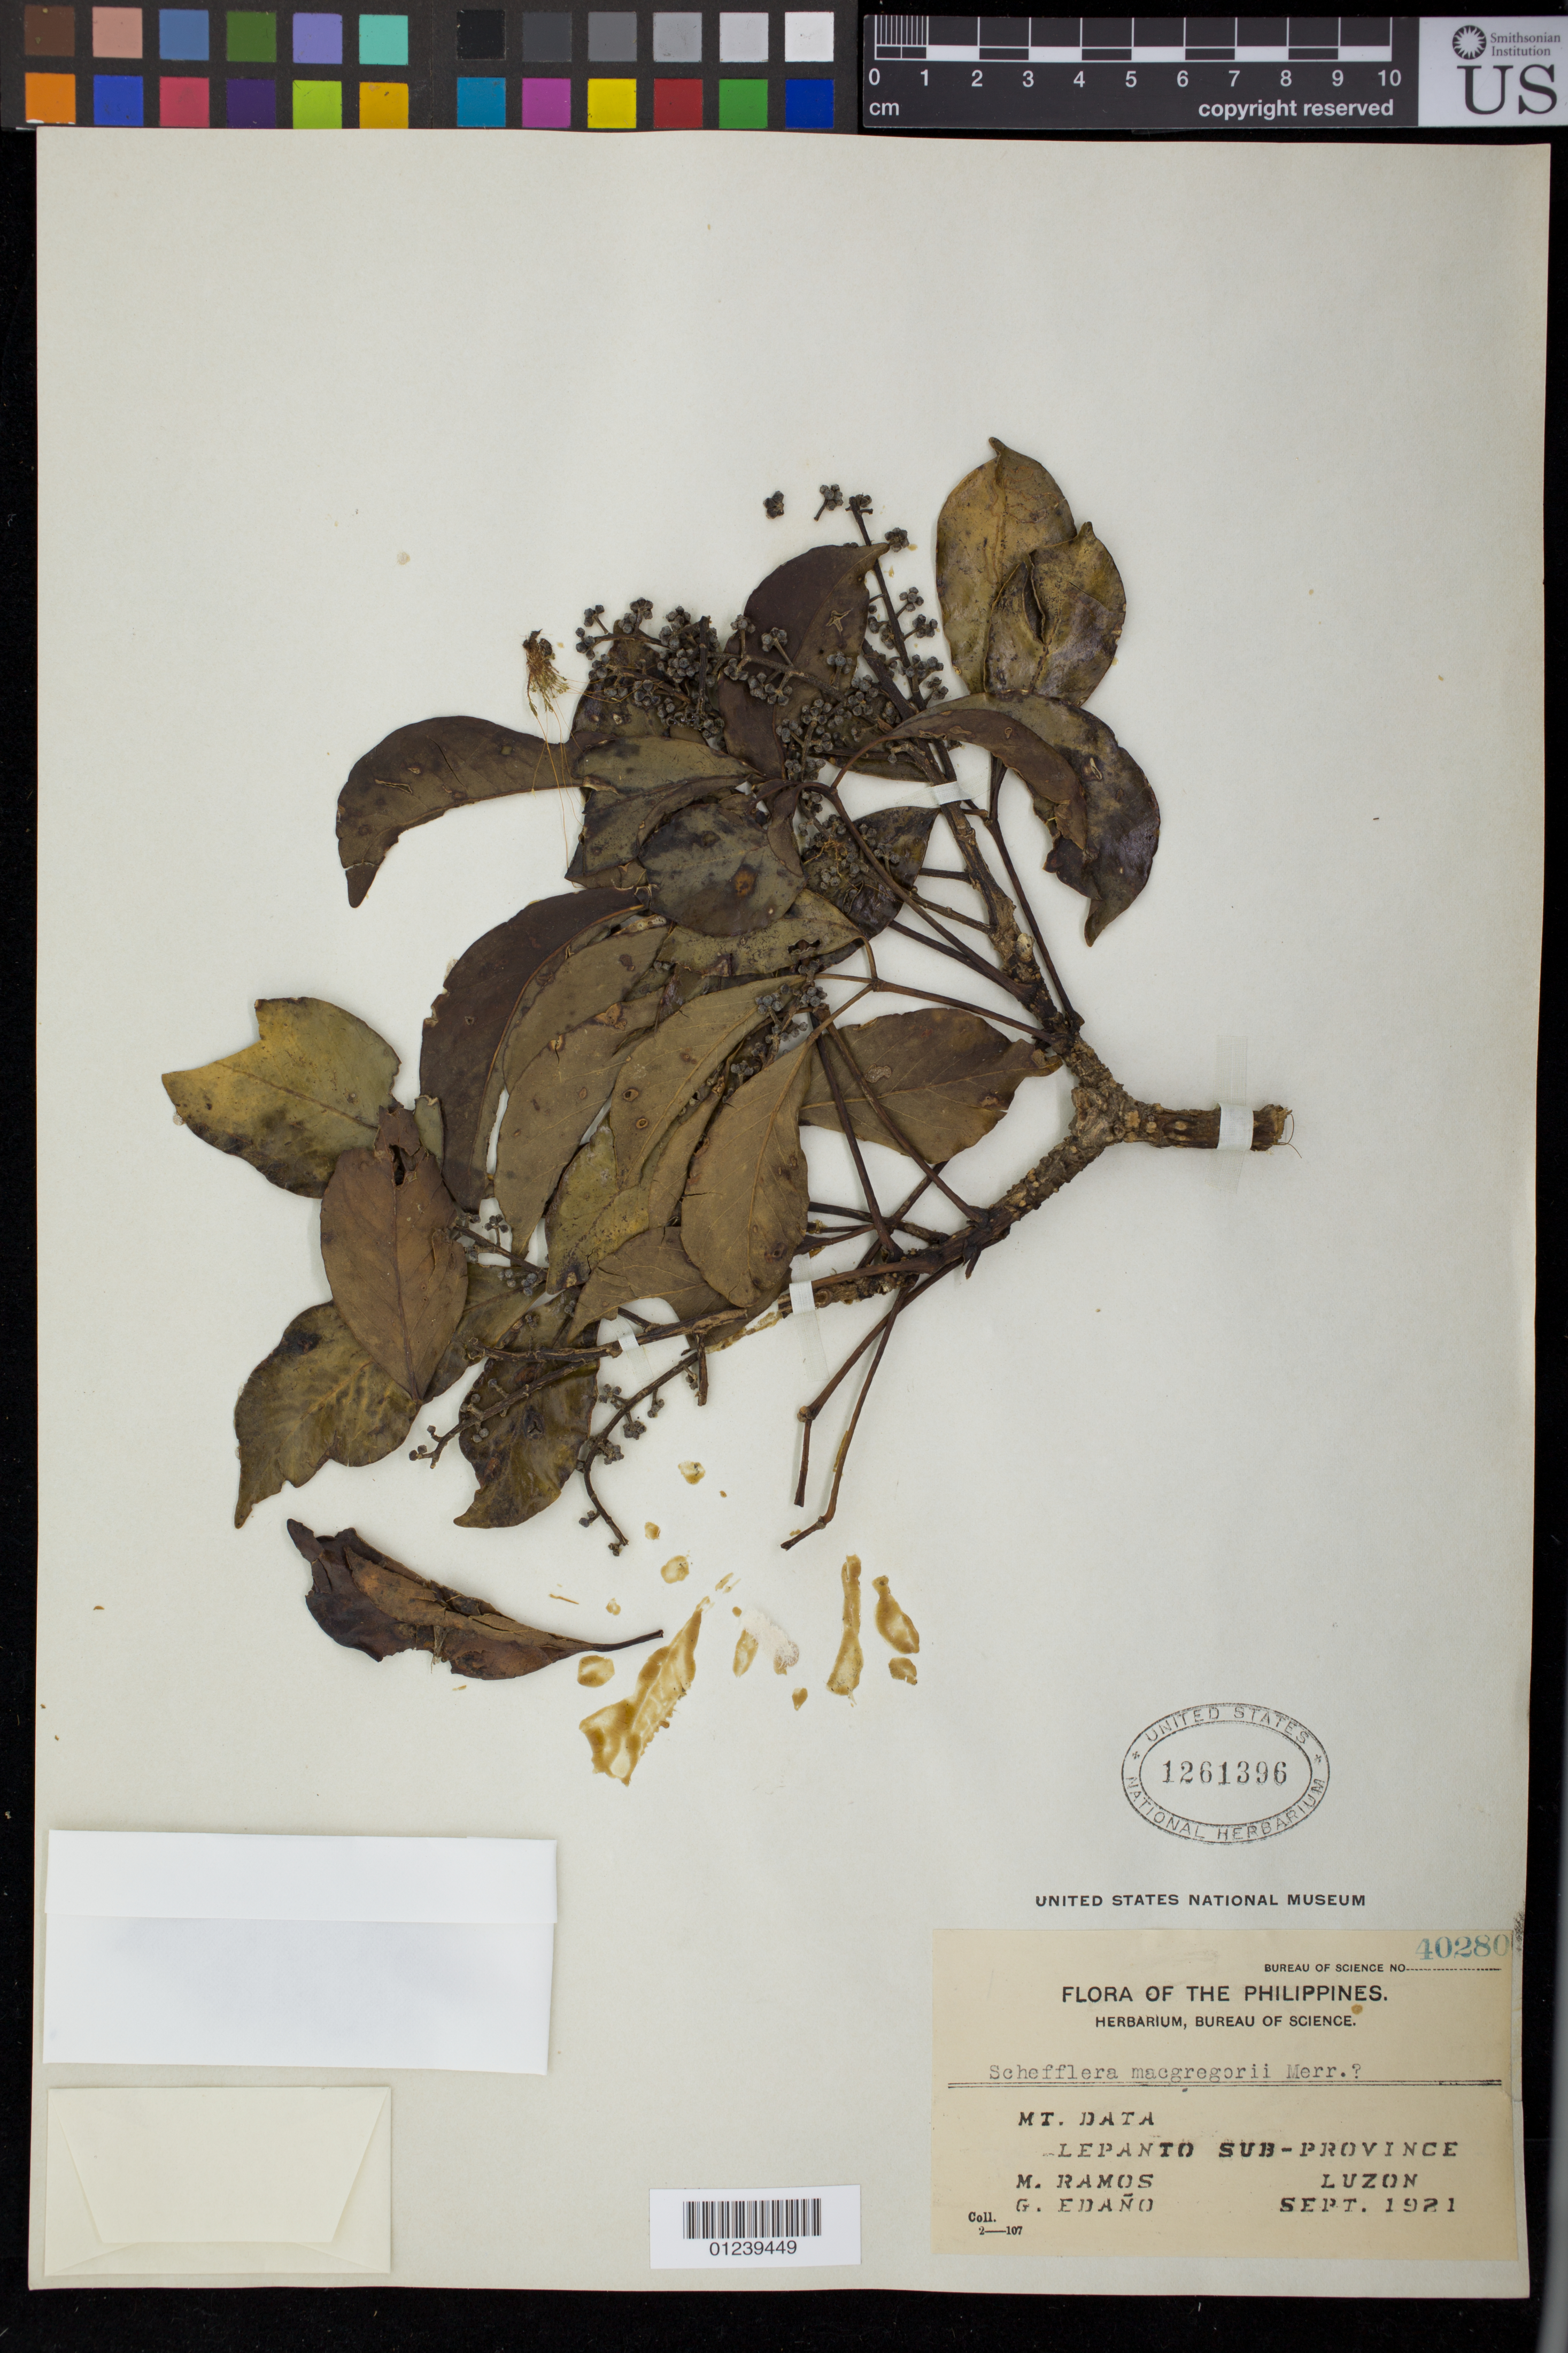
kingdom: Plantae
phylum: Tracheophyta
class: Magnoliopsida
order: Apiales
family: Araliaceae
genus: Schefflera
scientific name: Schefflera macgregorii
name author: Merr.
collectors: M. Ramos & M. Ramos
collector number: Bur. Sci. 40280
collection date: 1921-09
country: Philippines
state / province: Cordillera (Administrative Region)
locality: Mt. Data, Lepanto Sub-Province, Luzon.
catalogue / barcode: US 1261396